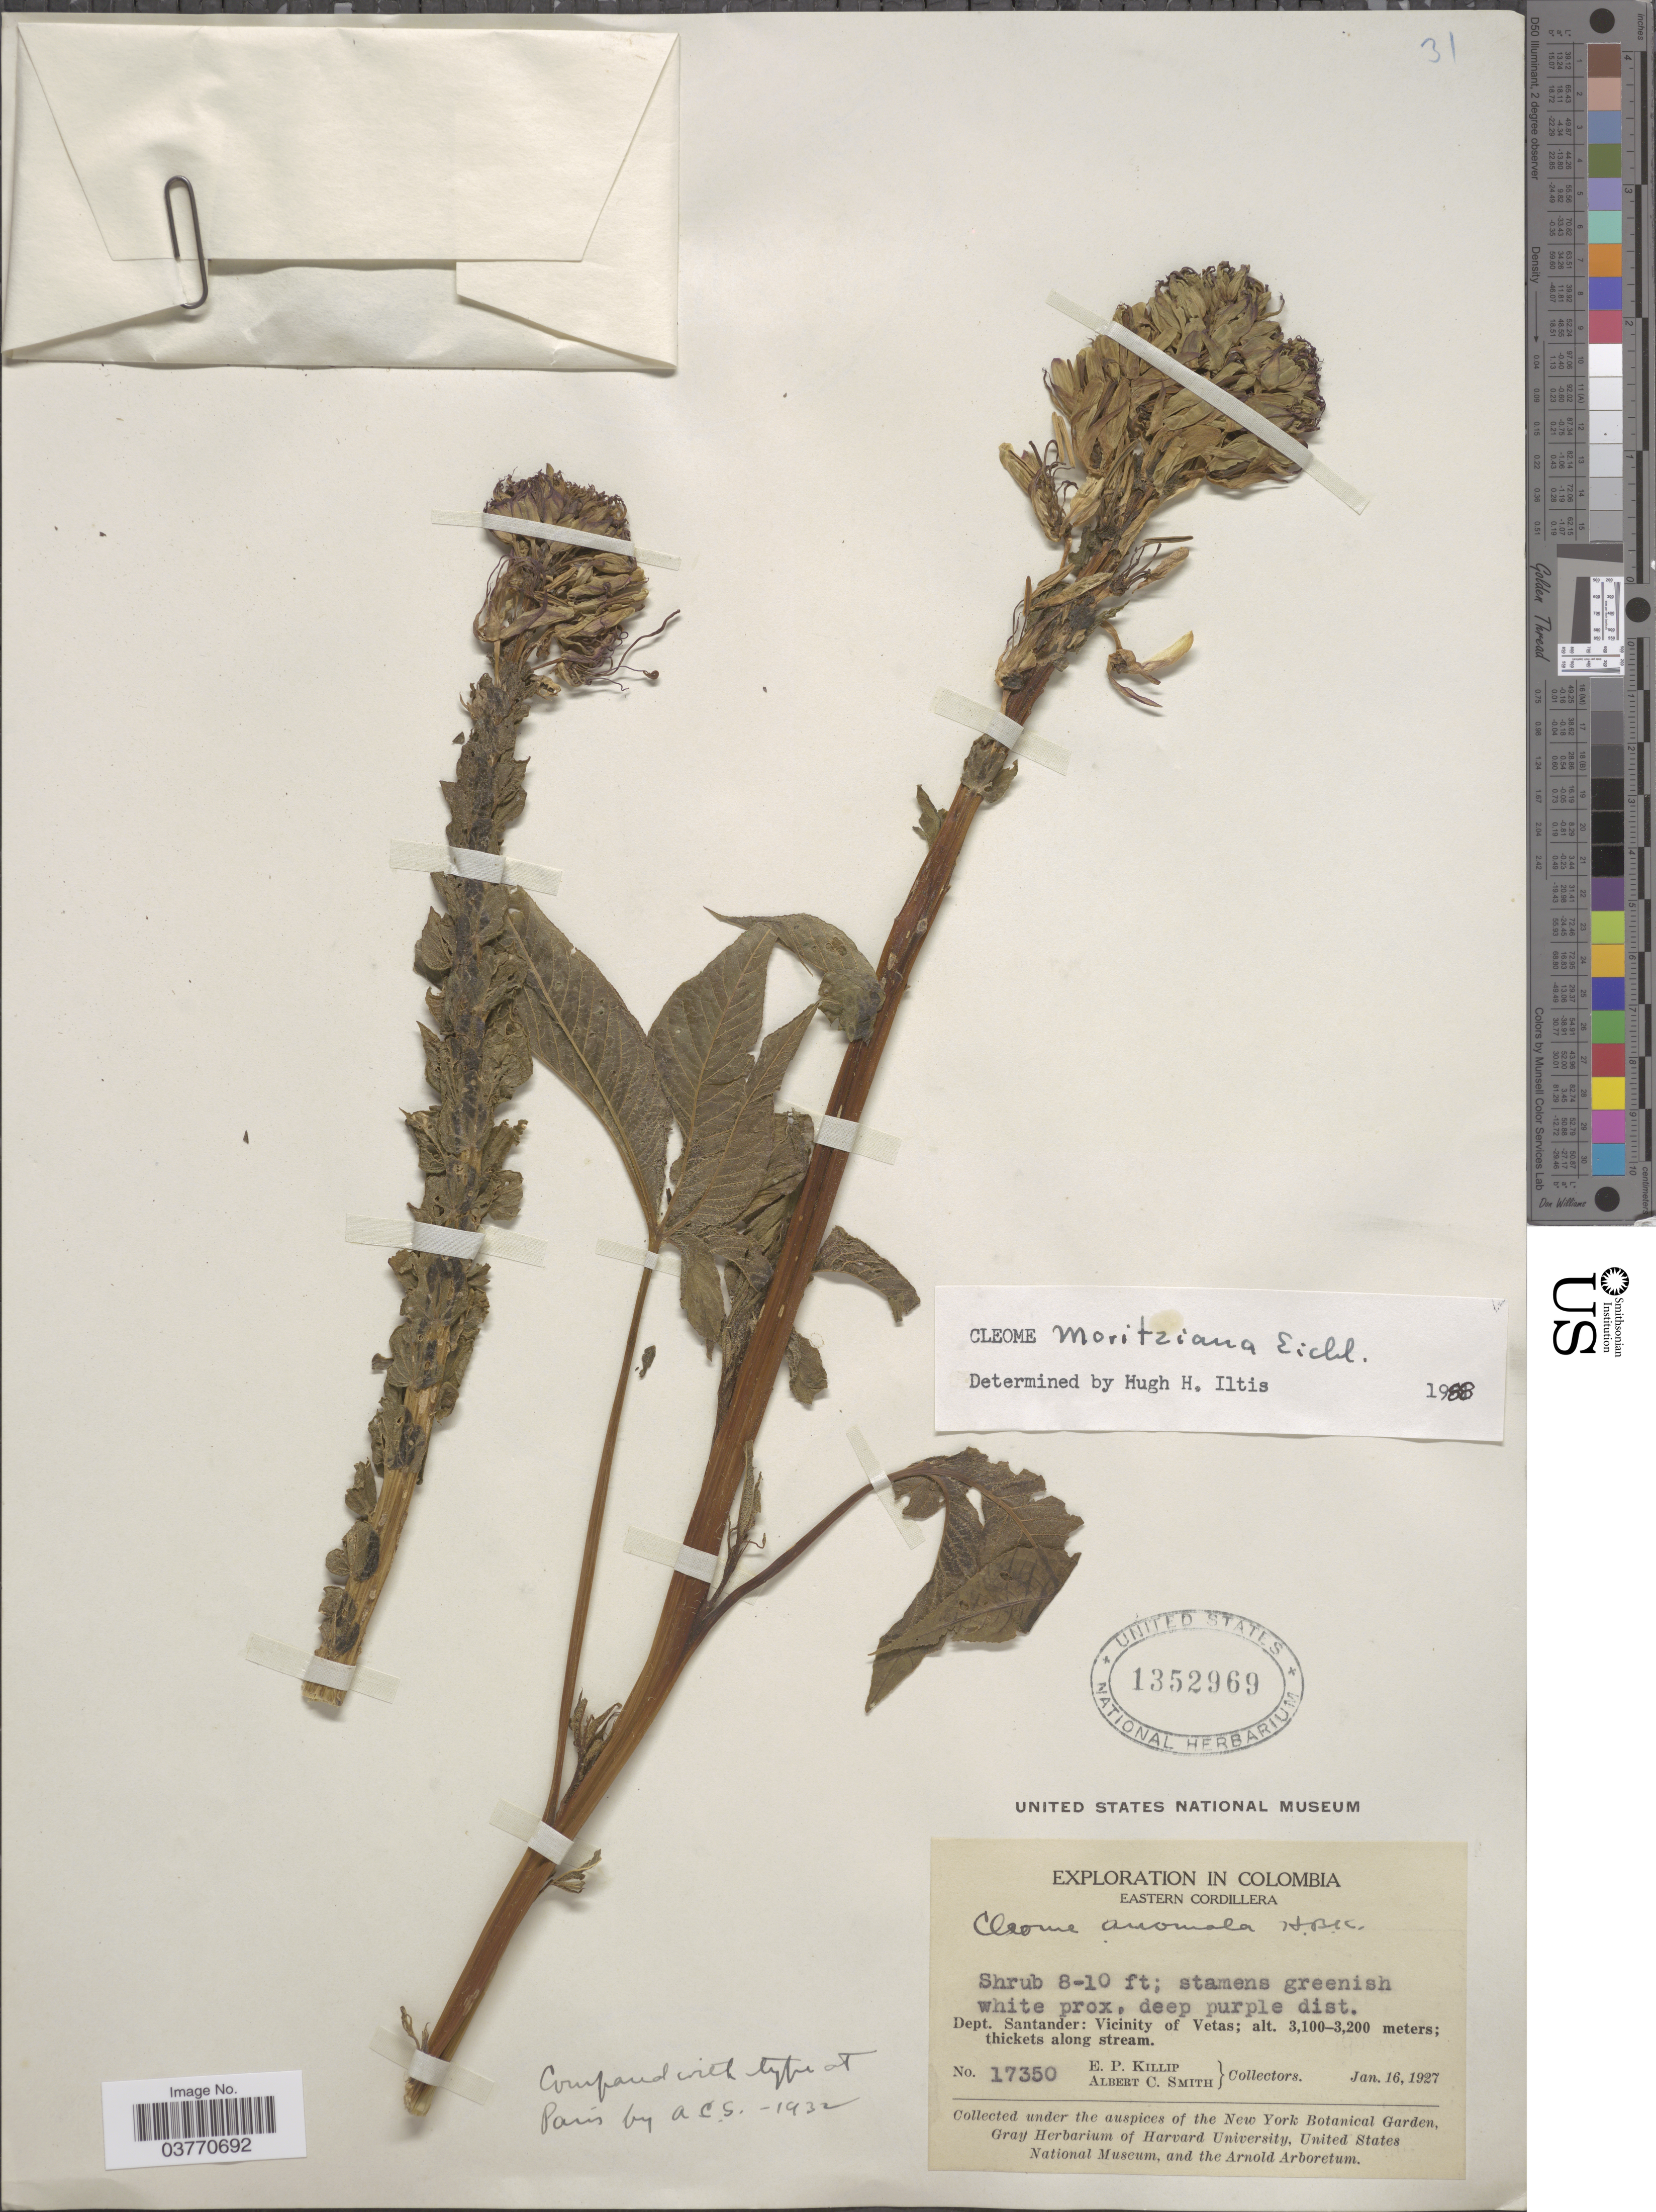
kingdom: Plantae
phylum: Tracheophyta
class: Magnoliopsida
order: Brassicales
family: Cleomaceae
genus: Andinocleome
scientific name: Andinocleome moritziana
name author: (Klotzsch ex Eichler) Iltis ex E.M. McGinty & Roalson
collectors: E. P. Killip & A. C. Smith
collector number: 17350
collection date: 1927-01-16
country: Colombia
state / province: Santander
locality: Eastern Cordillera. Dept. Santander: Vicinity of Vetas.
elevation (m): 3100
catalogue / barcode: US 1352969